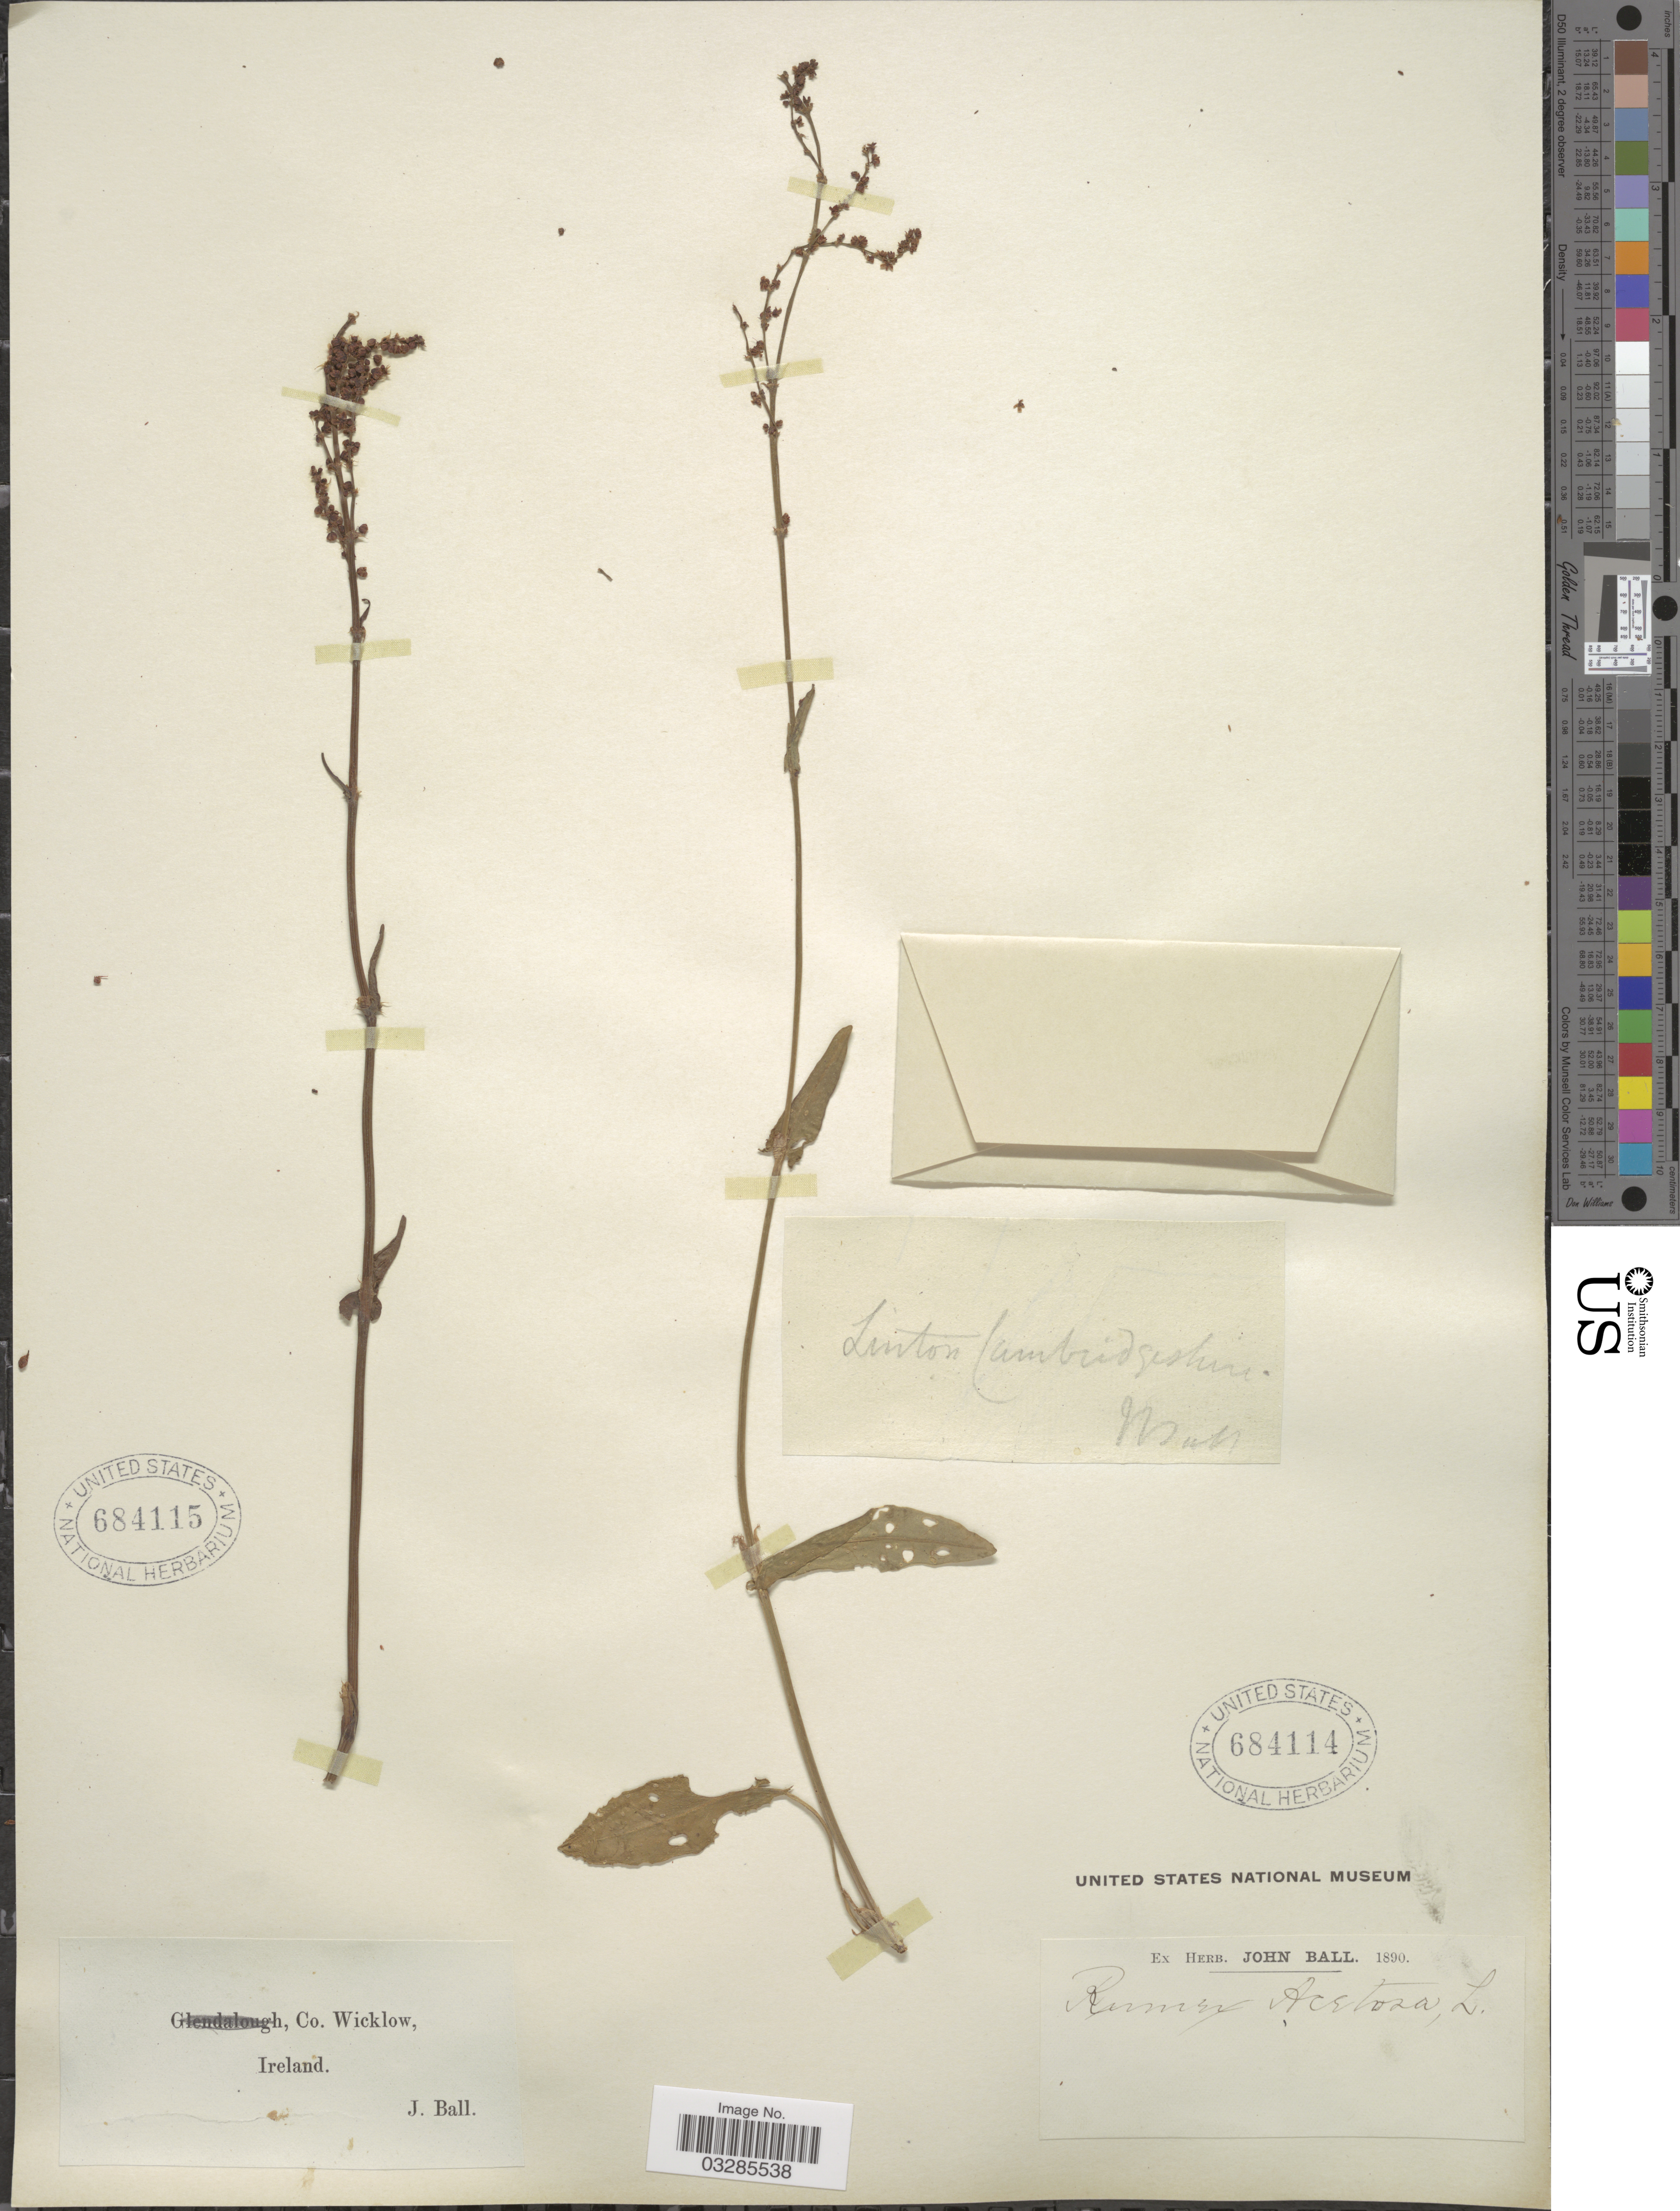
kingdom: Plantae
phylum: Tracheophyta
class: Magnoliopsida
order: Caryophyllales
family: Polygonaceae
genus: Rumex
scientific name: Rumex acetosa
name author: L.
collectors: J. Ball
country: Ireland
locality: Co. Wicklow.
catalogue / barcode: US 684115